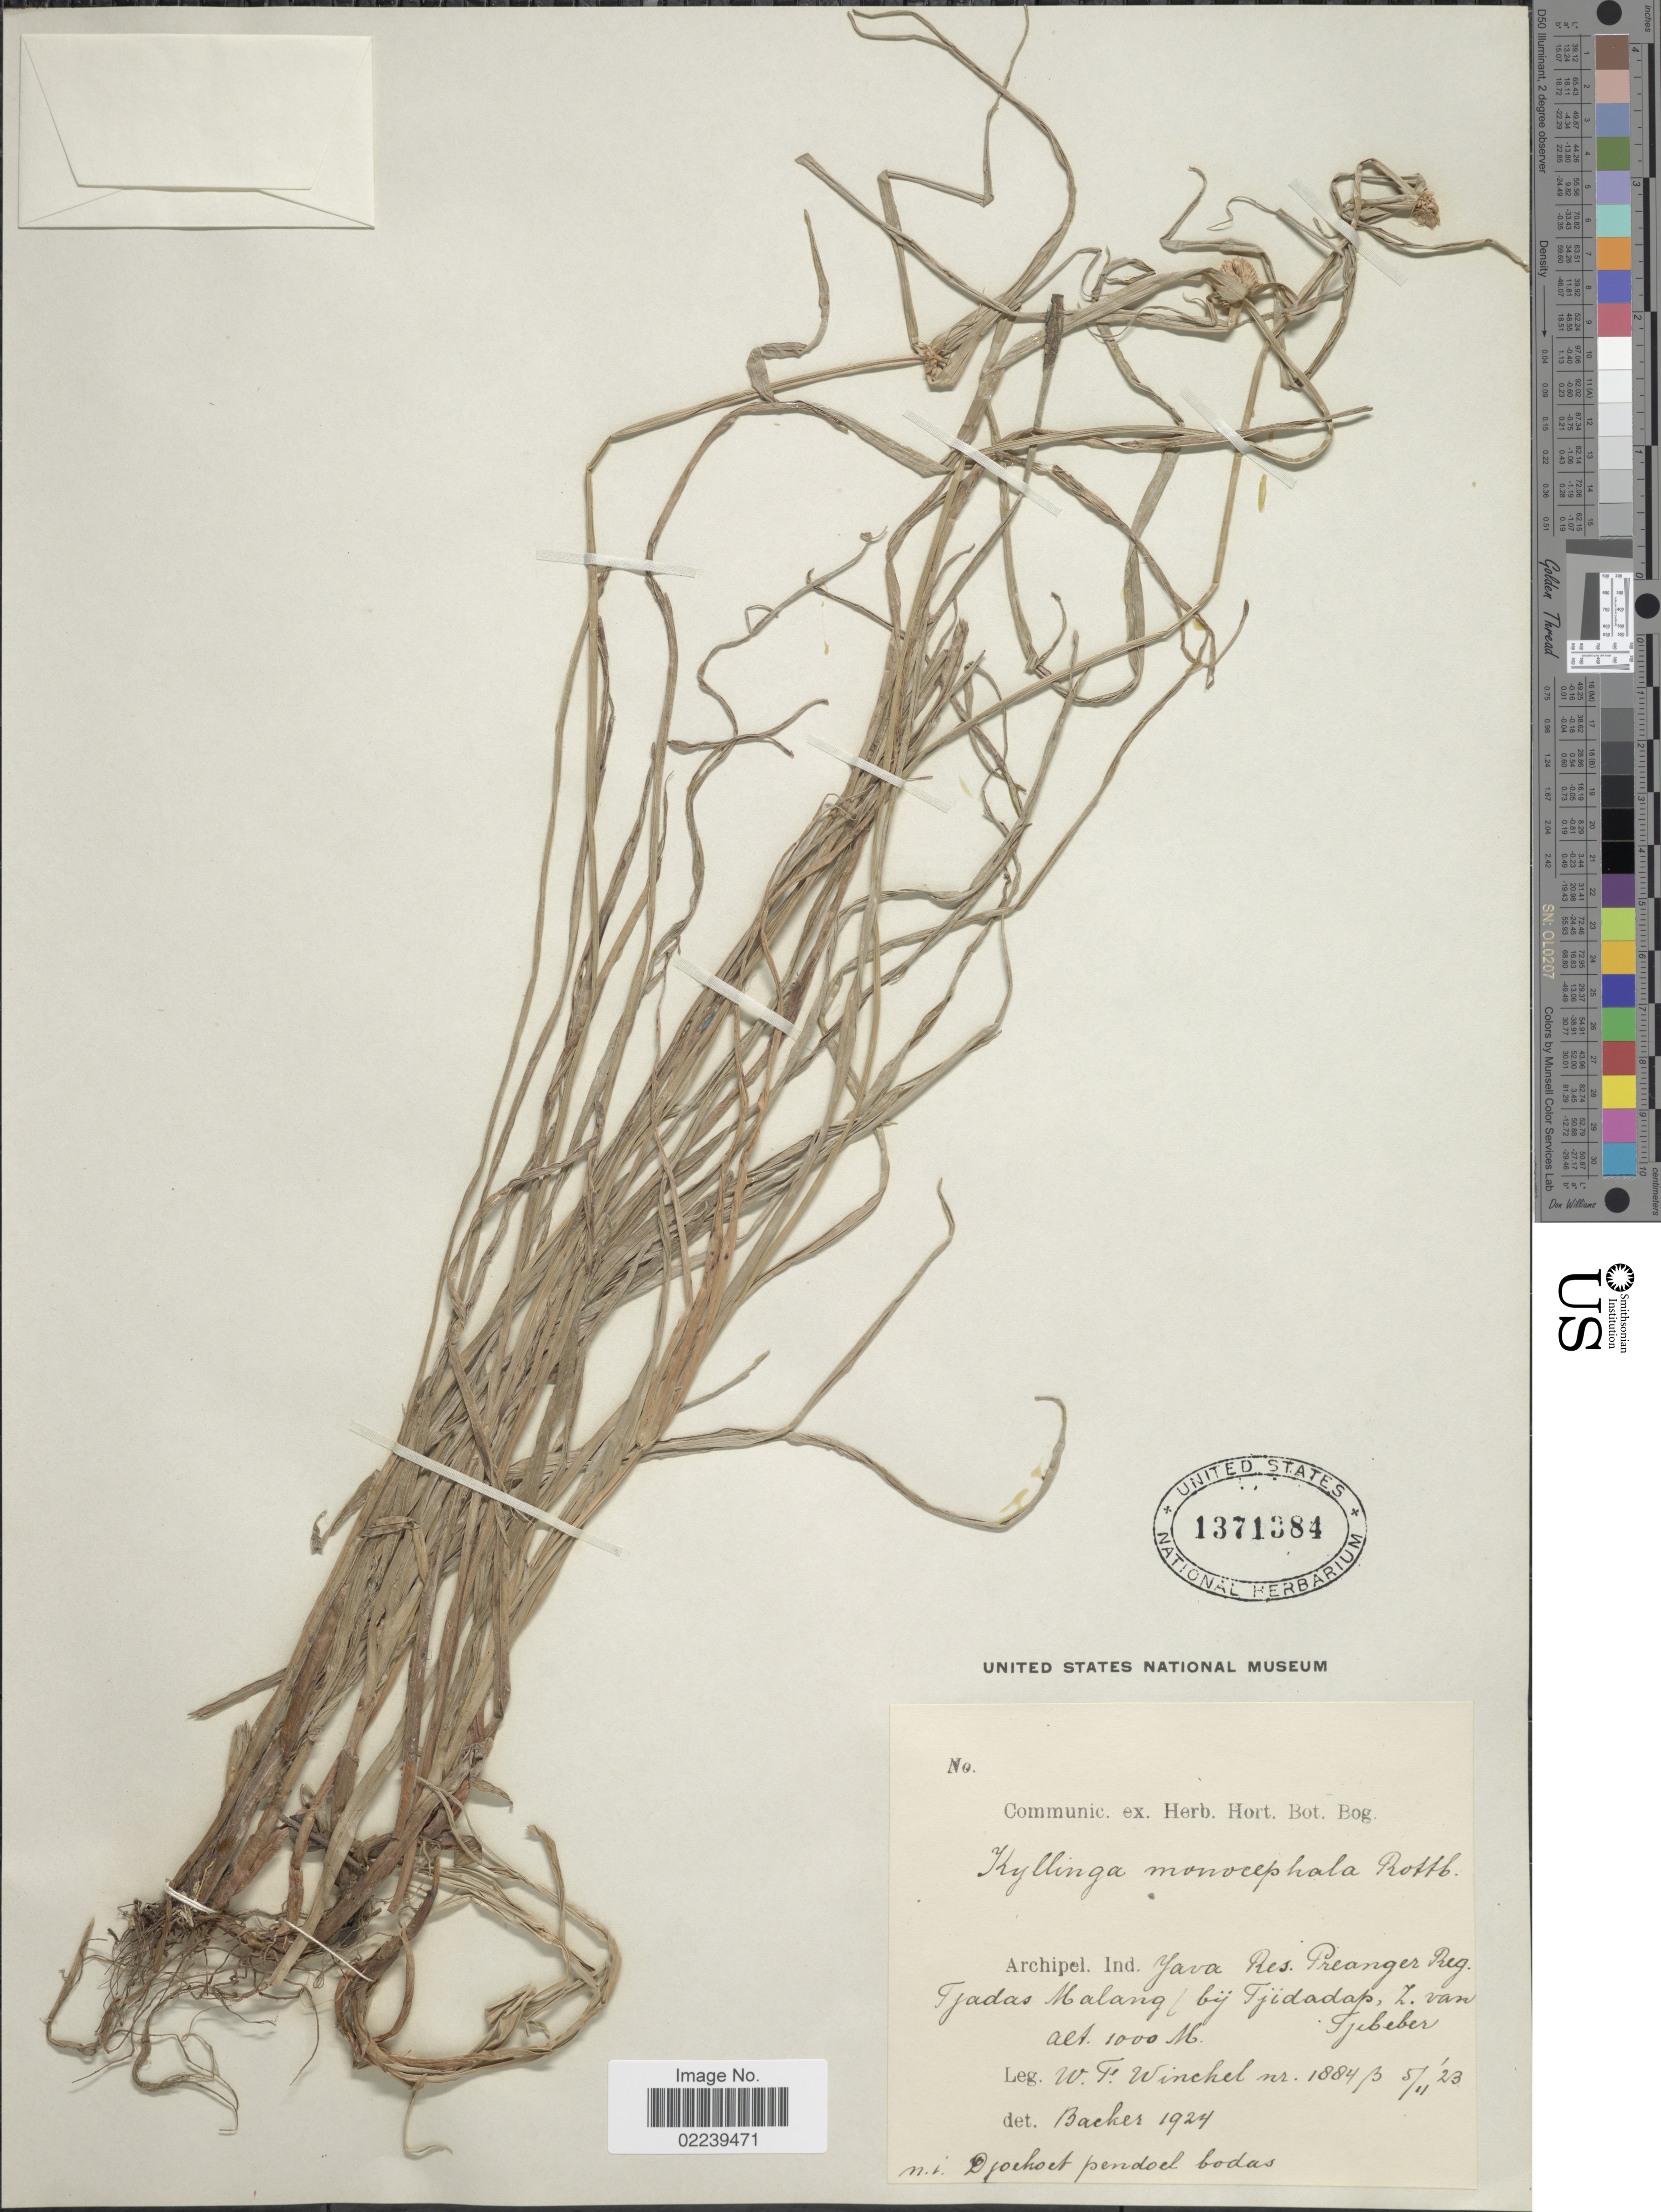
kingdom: Plantae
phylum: Tracheophyta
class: Liliopsida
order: Poales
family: Cyperaceae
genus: Cyperus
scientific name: Cyperus mindorensis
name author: (Steud.) Huygh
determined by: Strong, M. T., (US), Smithsonian Institution - National Museum of Natural History (UNITED STATES)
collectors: W. Winckel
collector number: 1884B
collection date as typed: Transcribed d/m/y: 5/11/23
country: Indonesia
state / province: Java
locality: Archipel Ind. Java Res Preanger Reg. Tjadas Malang (bij Tjibodas, Z. van Tjebeber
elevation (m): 1000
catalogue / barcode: US 1371384